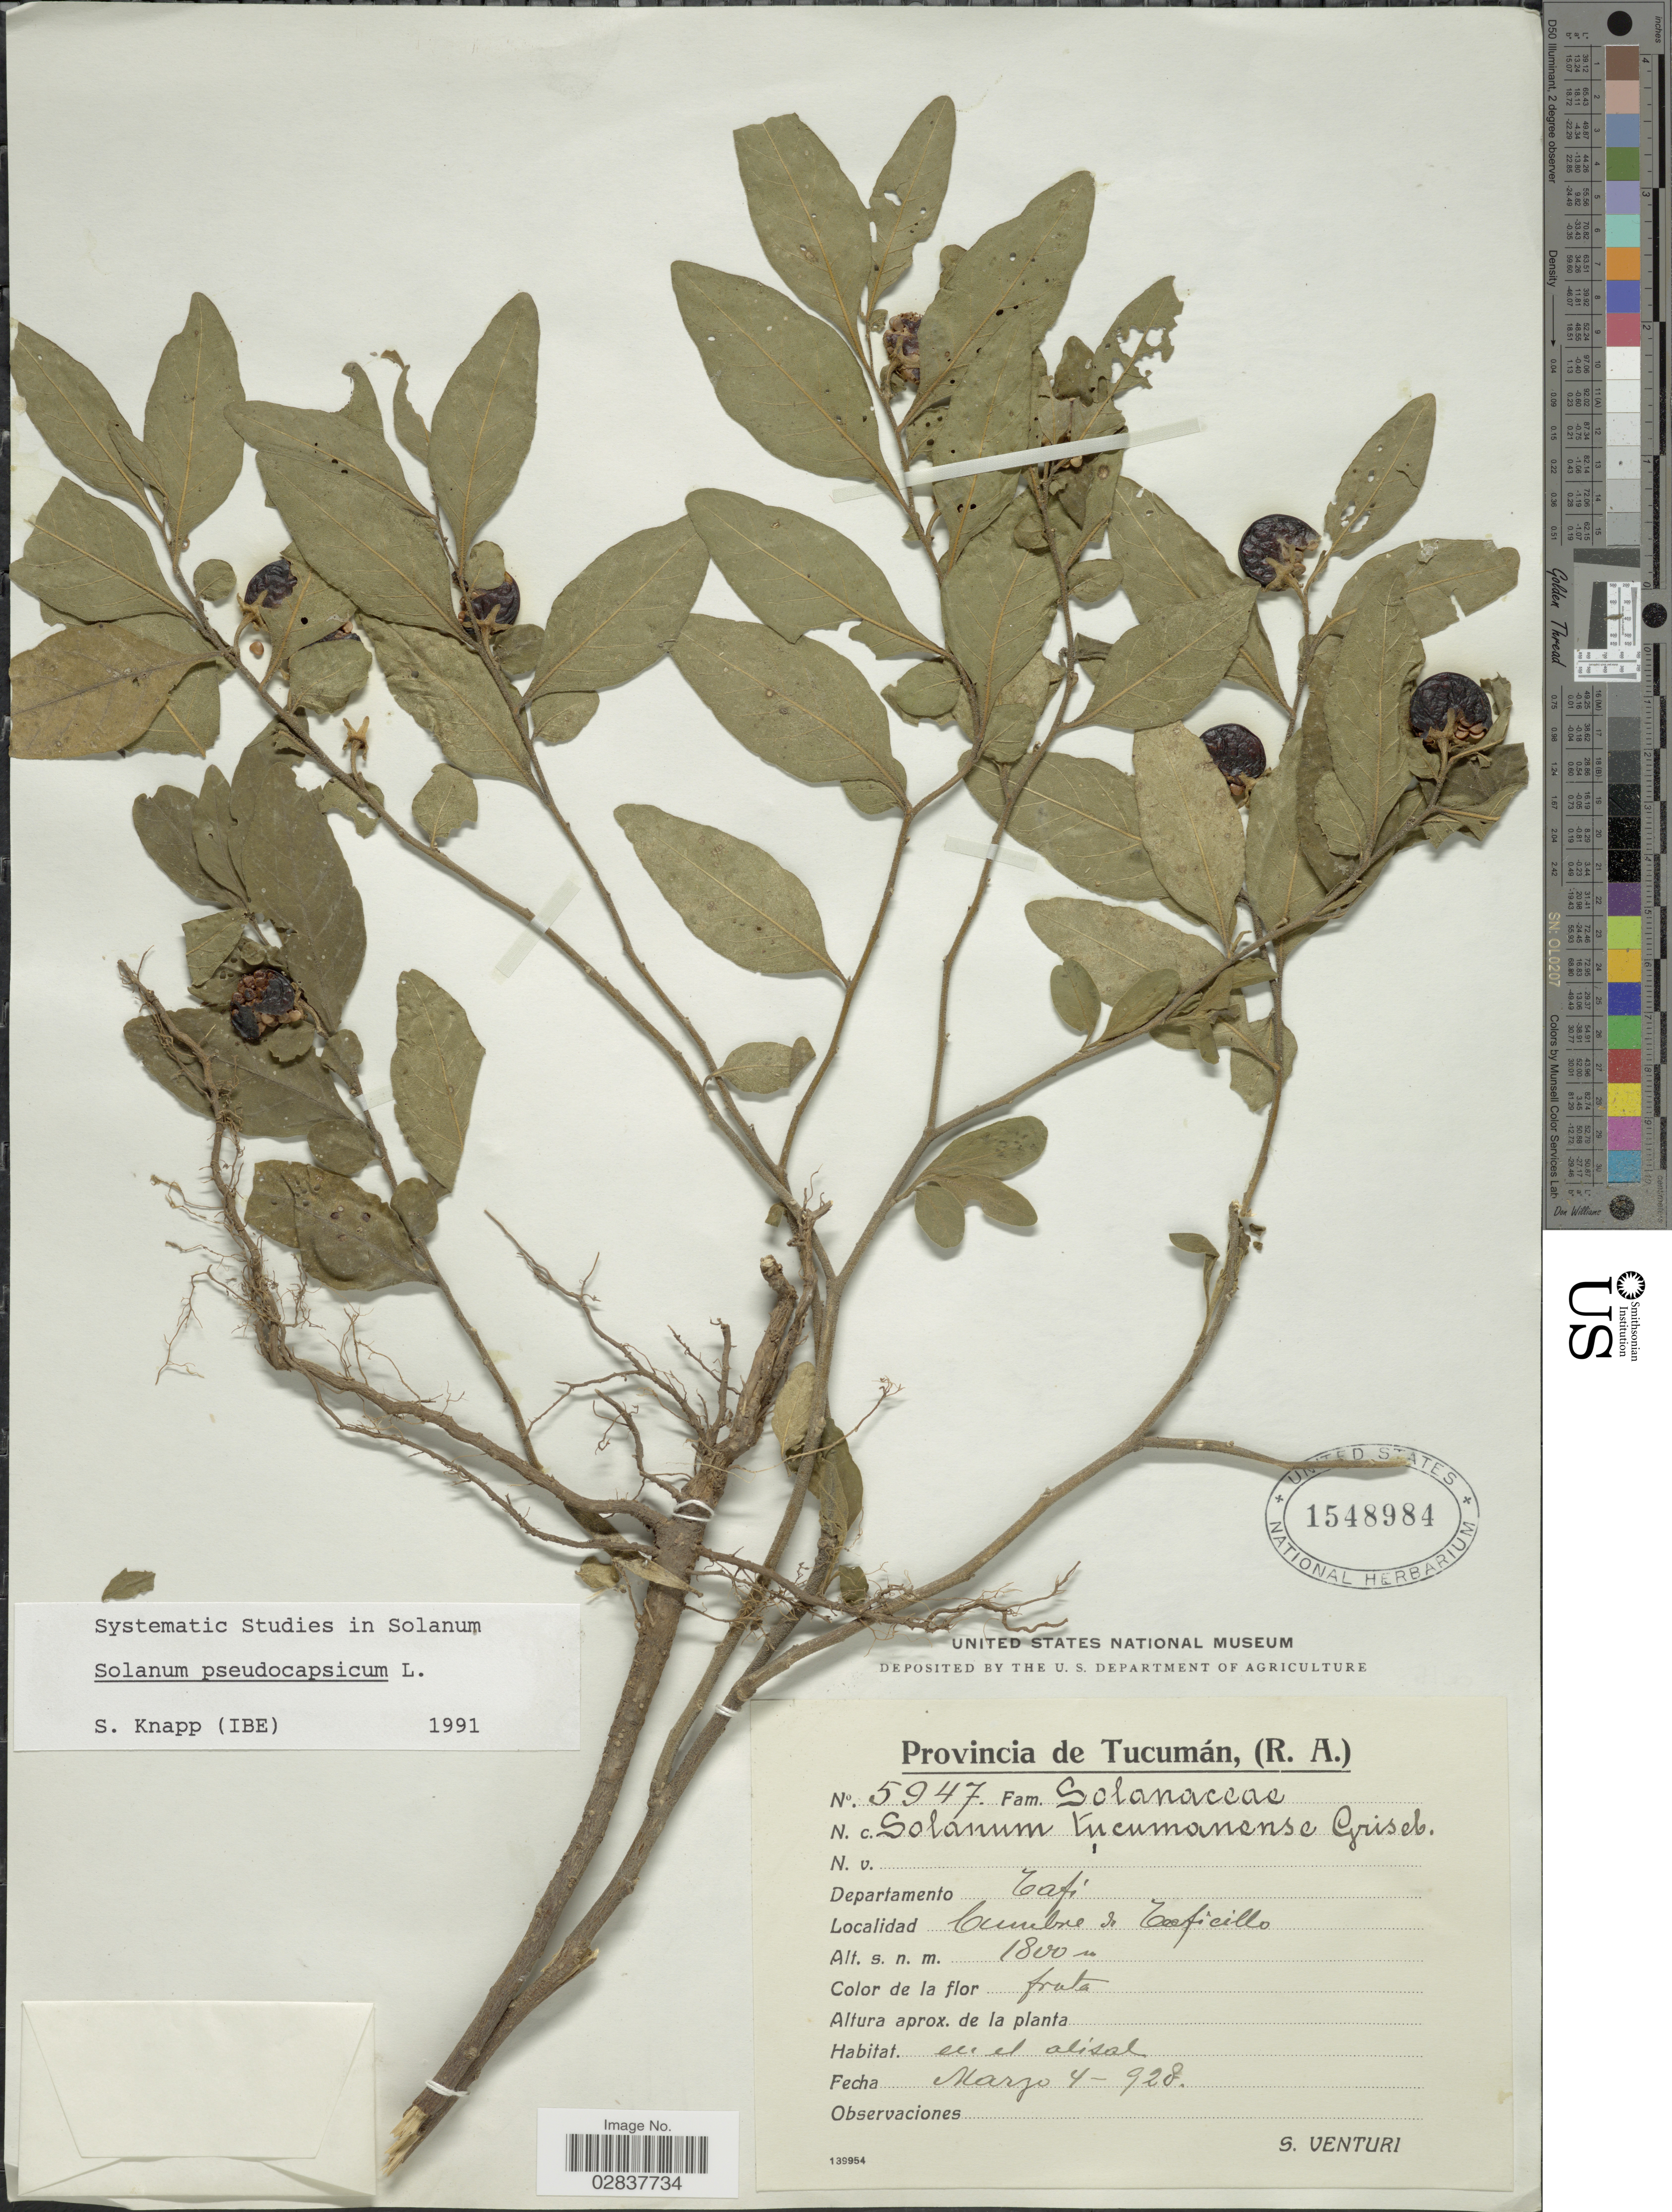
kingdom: Plantae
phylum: Tracheophyta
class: Magnoliopsida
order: Solanales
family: Solanaceae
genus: Solanum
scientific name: Solanum pseudocapsicum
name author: L.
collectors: S. Venturi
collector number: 5947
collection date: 1928-03-04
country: Argentina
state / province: Tucuman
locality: (R.A.), Departamento Tafí, Cumbre de Taficillo.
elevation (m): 1800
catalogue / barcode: US 1548984